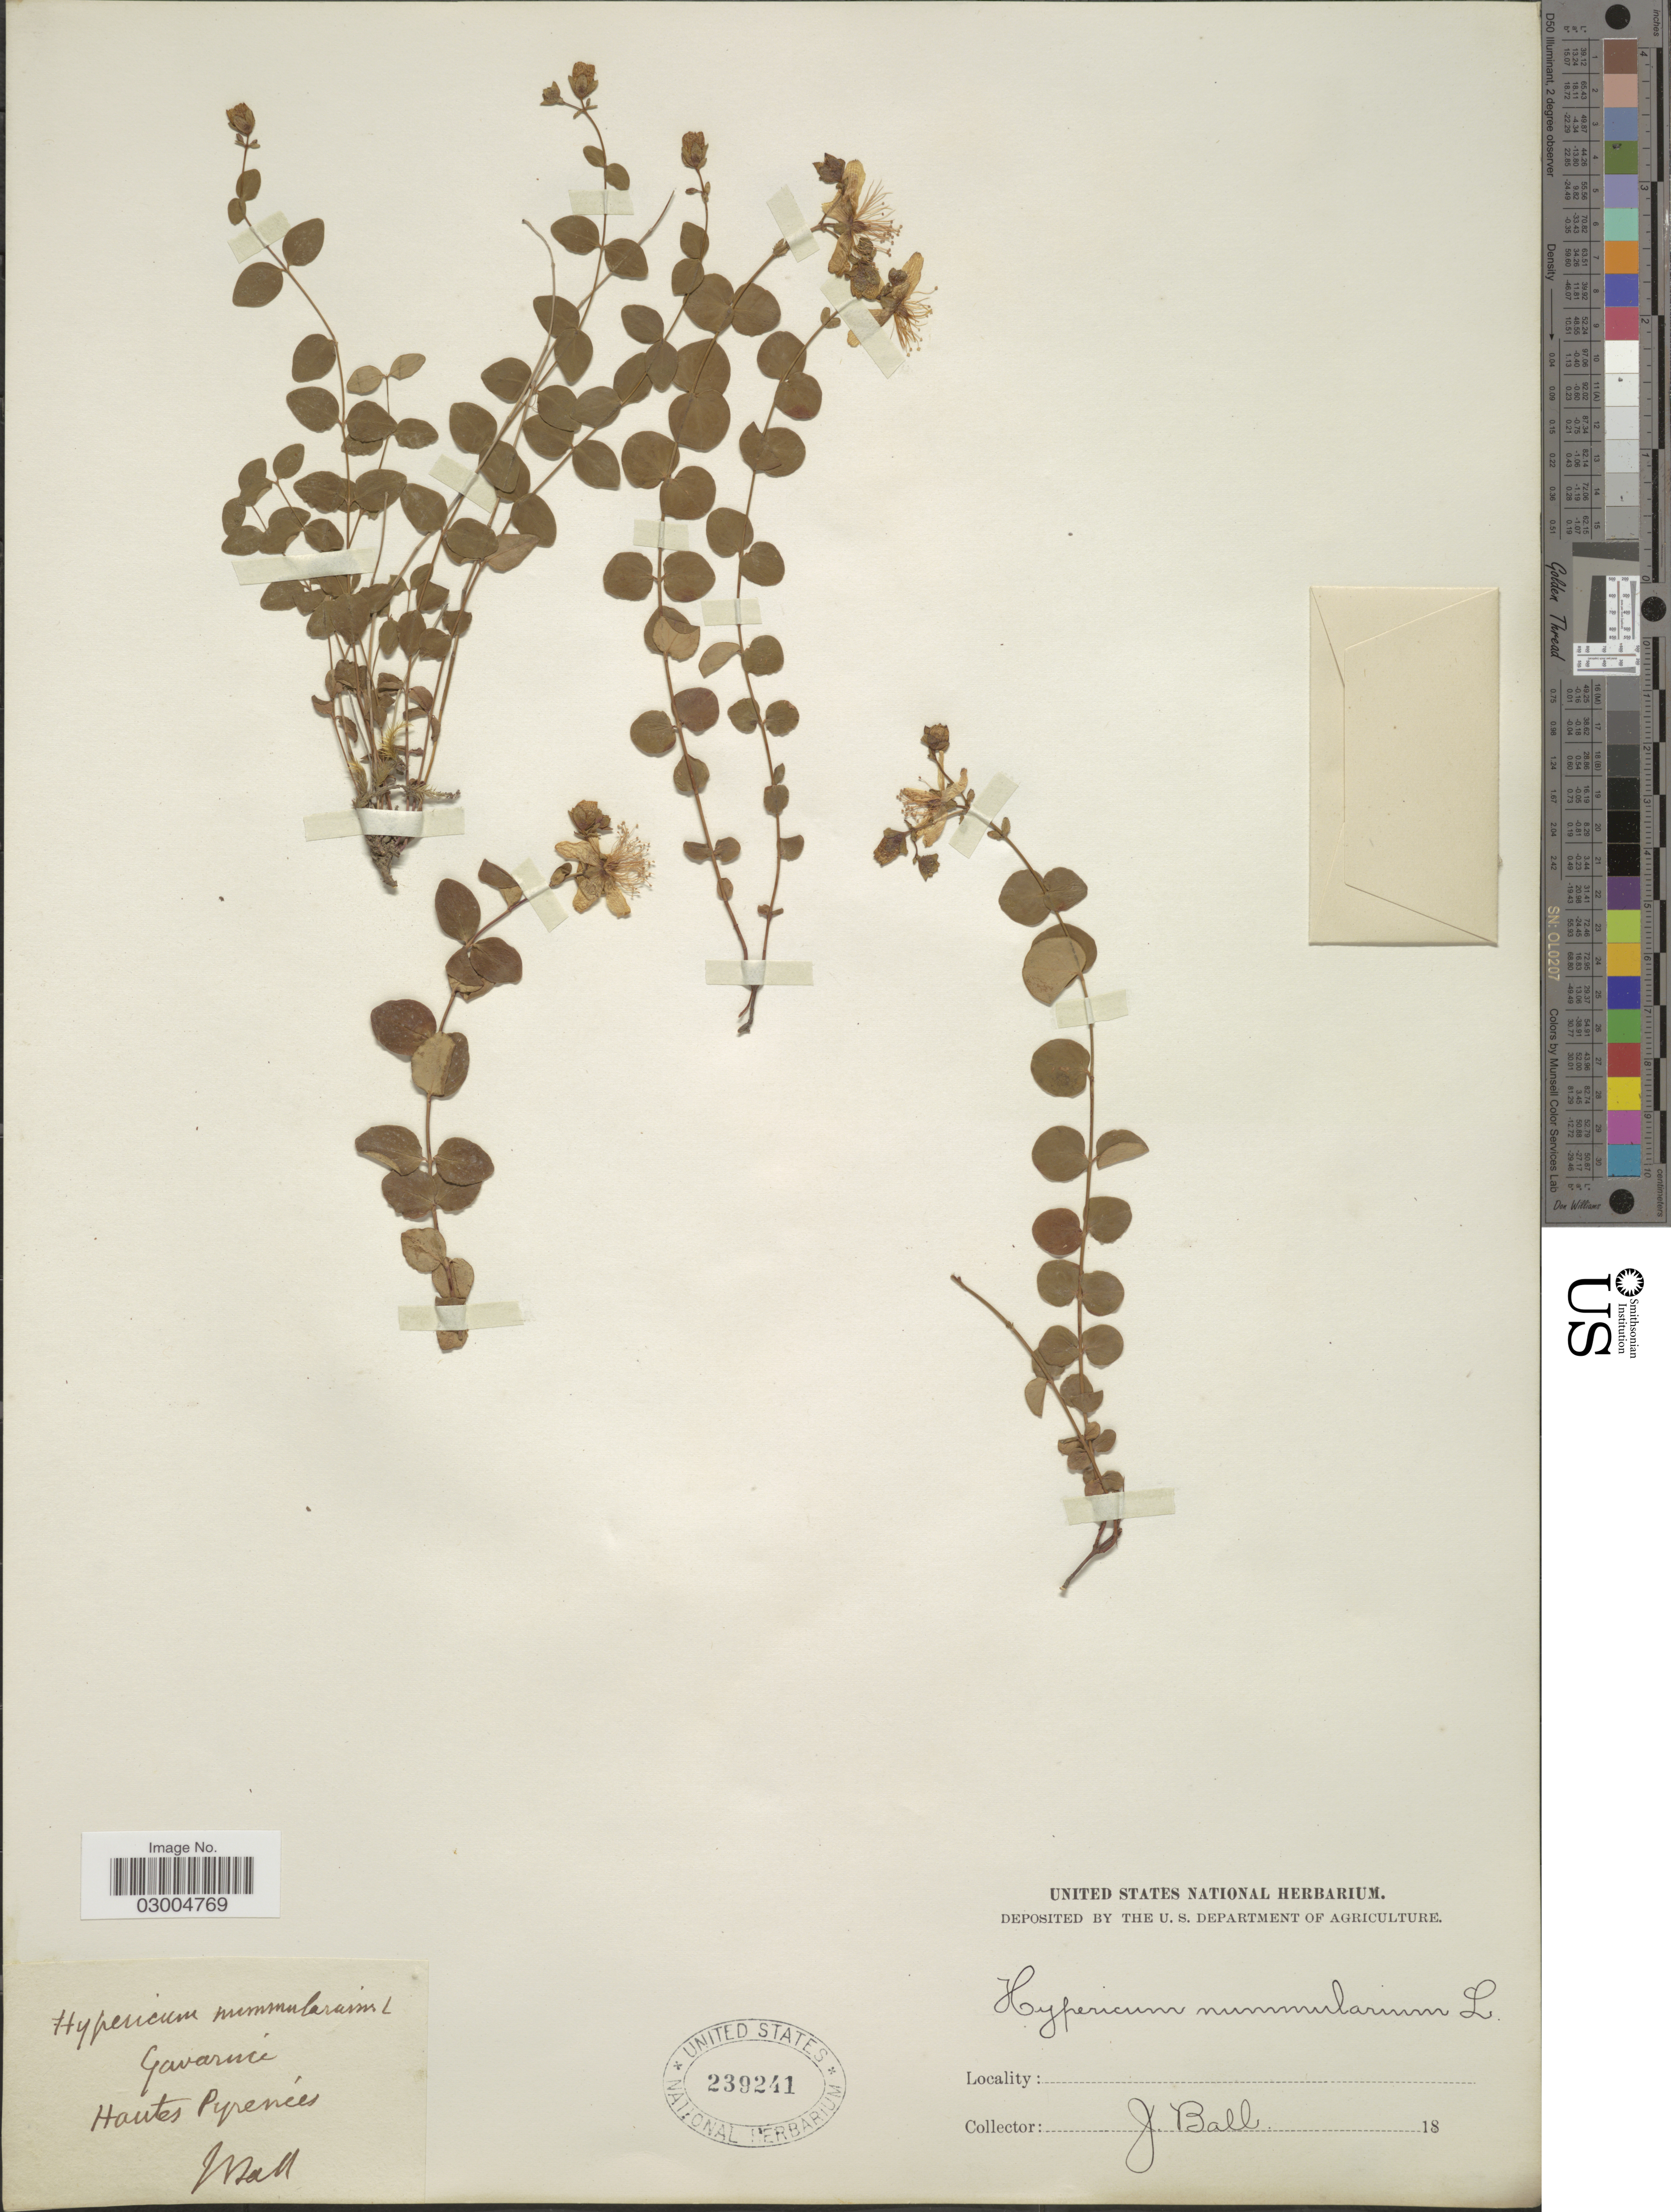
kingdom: Plantae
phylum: Tracheophyta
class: Magnoliopsida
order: Malpighiales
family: Hypericaceae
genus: Hypericum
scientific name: Hypericum nummularium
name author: L.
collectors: J. Ball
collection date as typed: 18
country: France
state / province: Occitanie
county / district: Hautes-Pyrénées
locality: Gavarnie. Hautes Pyrenées.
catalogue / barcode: US 239241